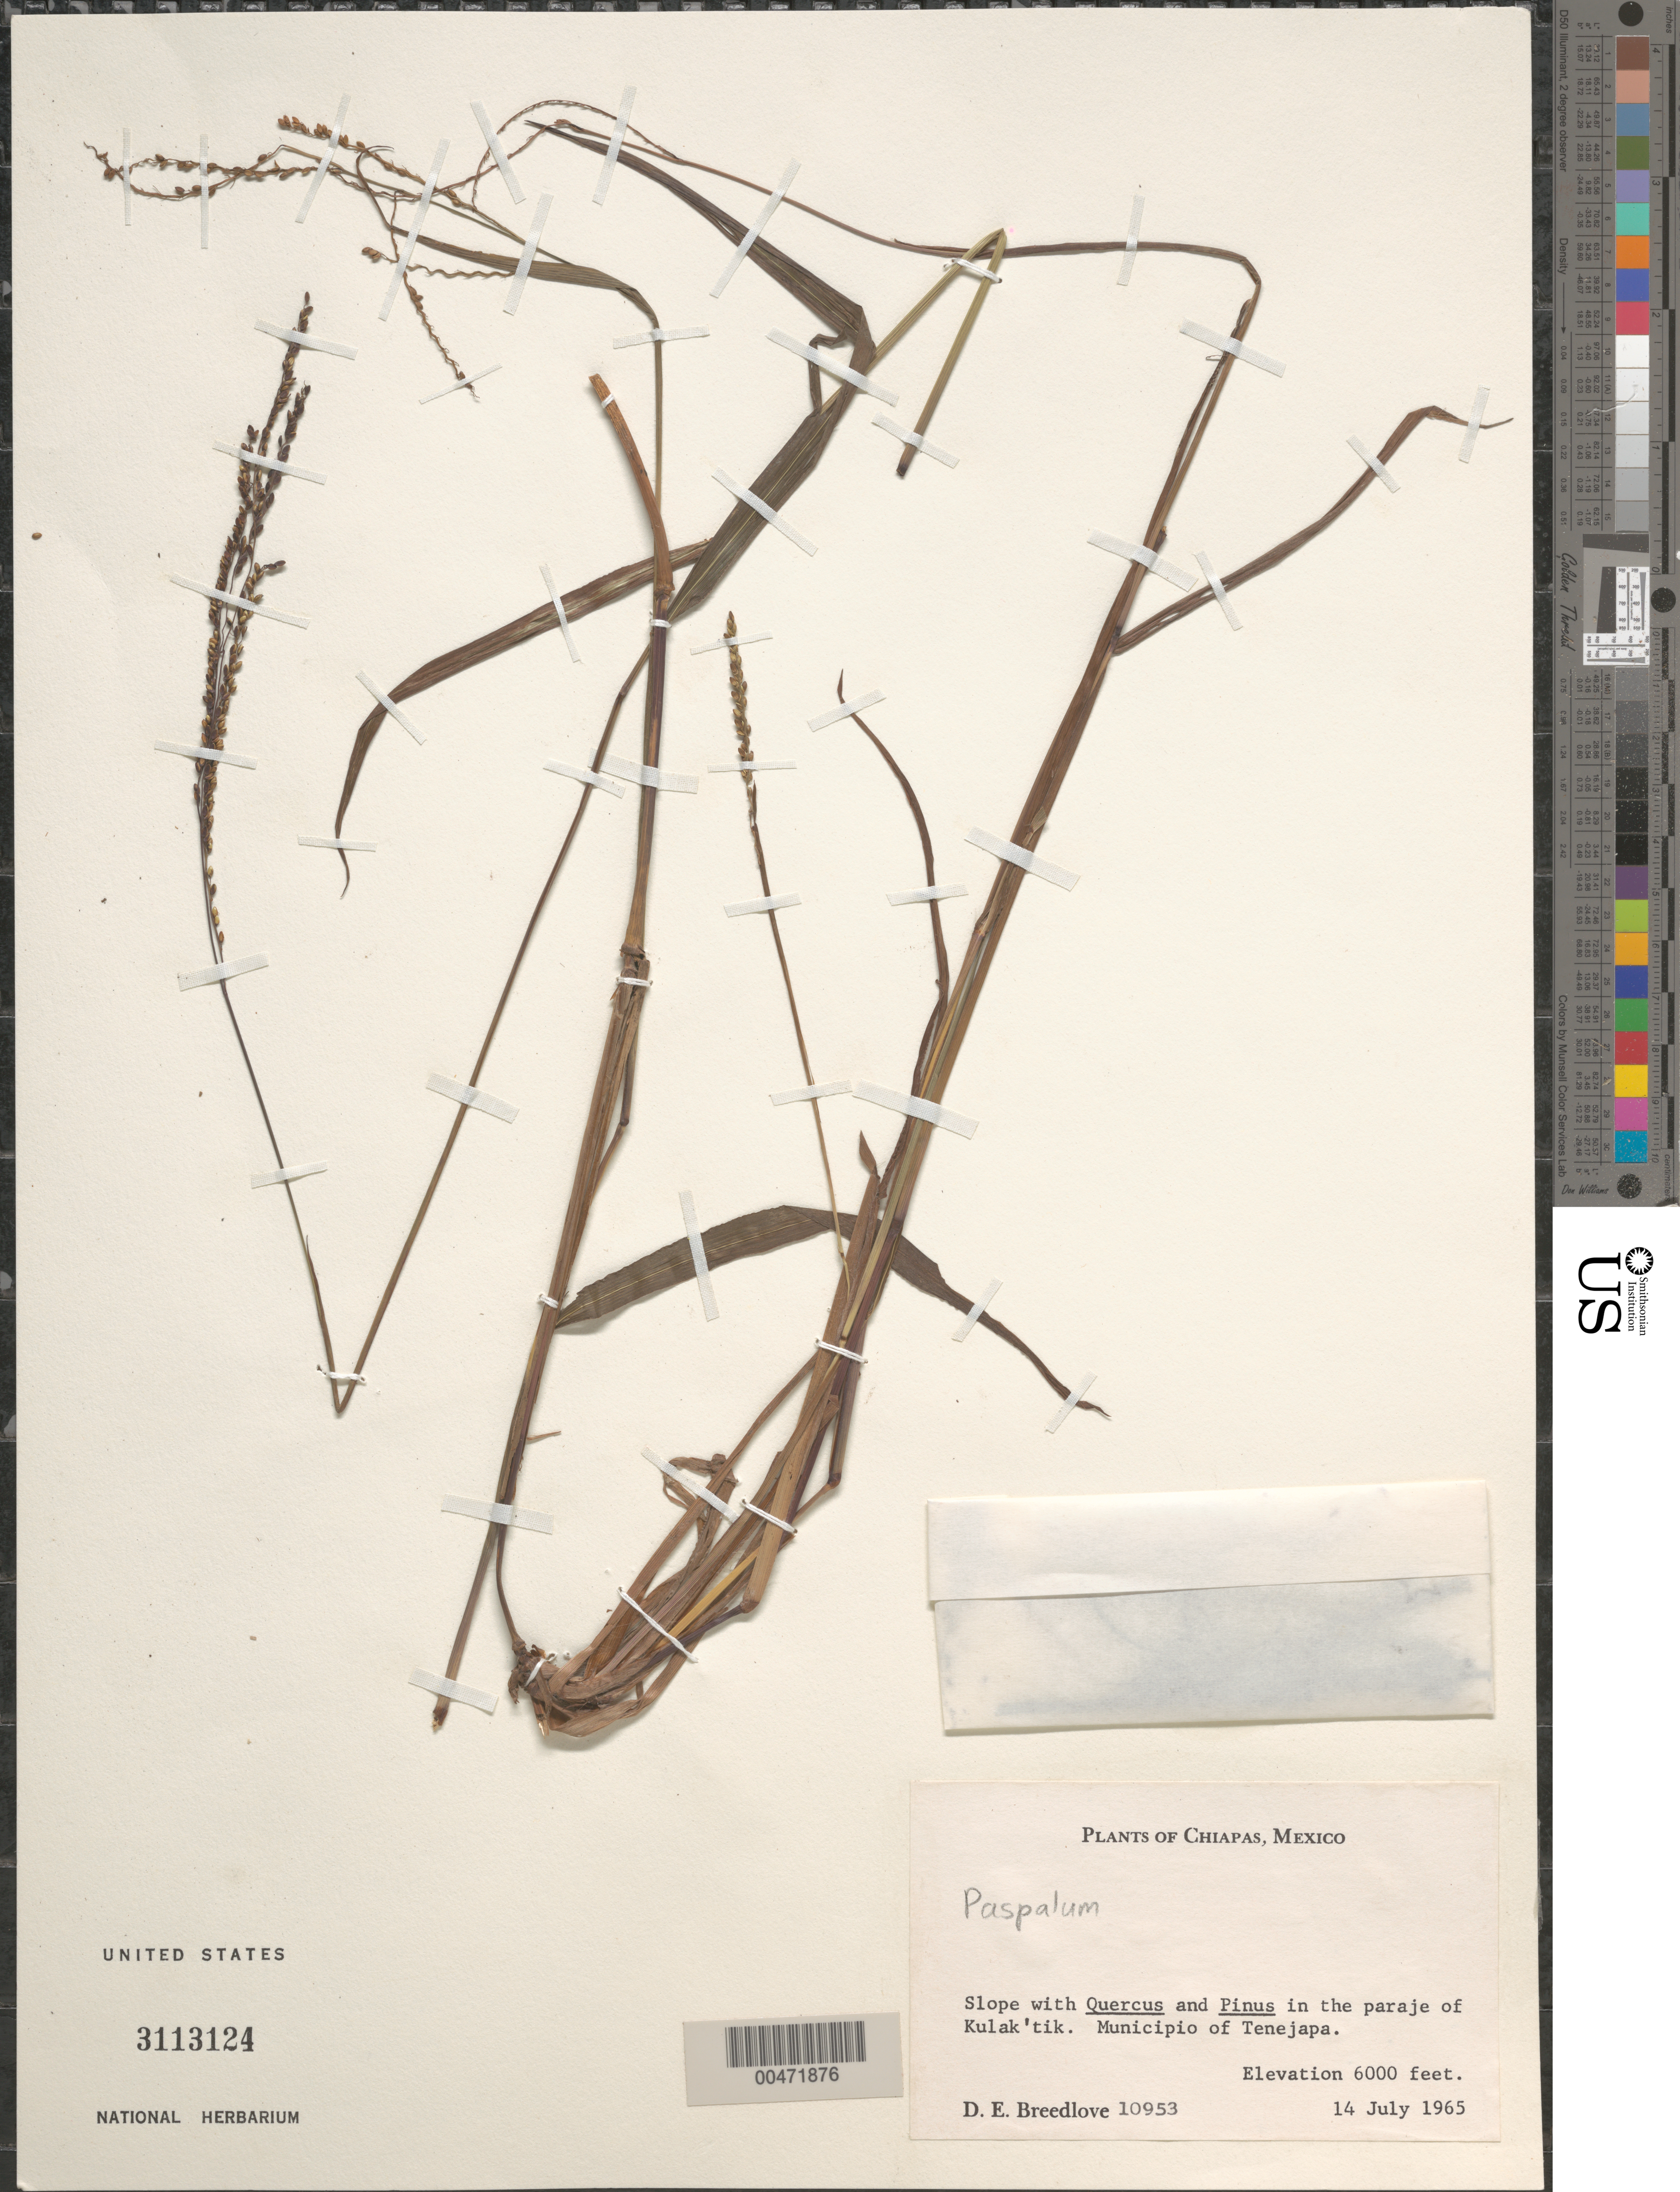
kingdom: Plantae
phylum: Tracheophyta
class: Liliopsida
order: Poales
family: Poaceae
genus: Paspalum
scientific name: Paspalum sp.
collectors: D. E. Breedlove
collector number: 10953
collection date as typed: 14 Jul 1965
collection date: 1965-07-14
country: Mexico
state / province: Chiapas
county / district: Tenejapa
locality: In the paraje of Kulak'tik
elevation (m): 1829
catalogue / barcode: US 3113124